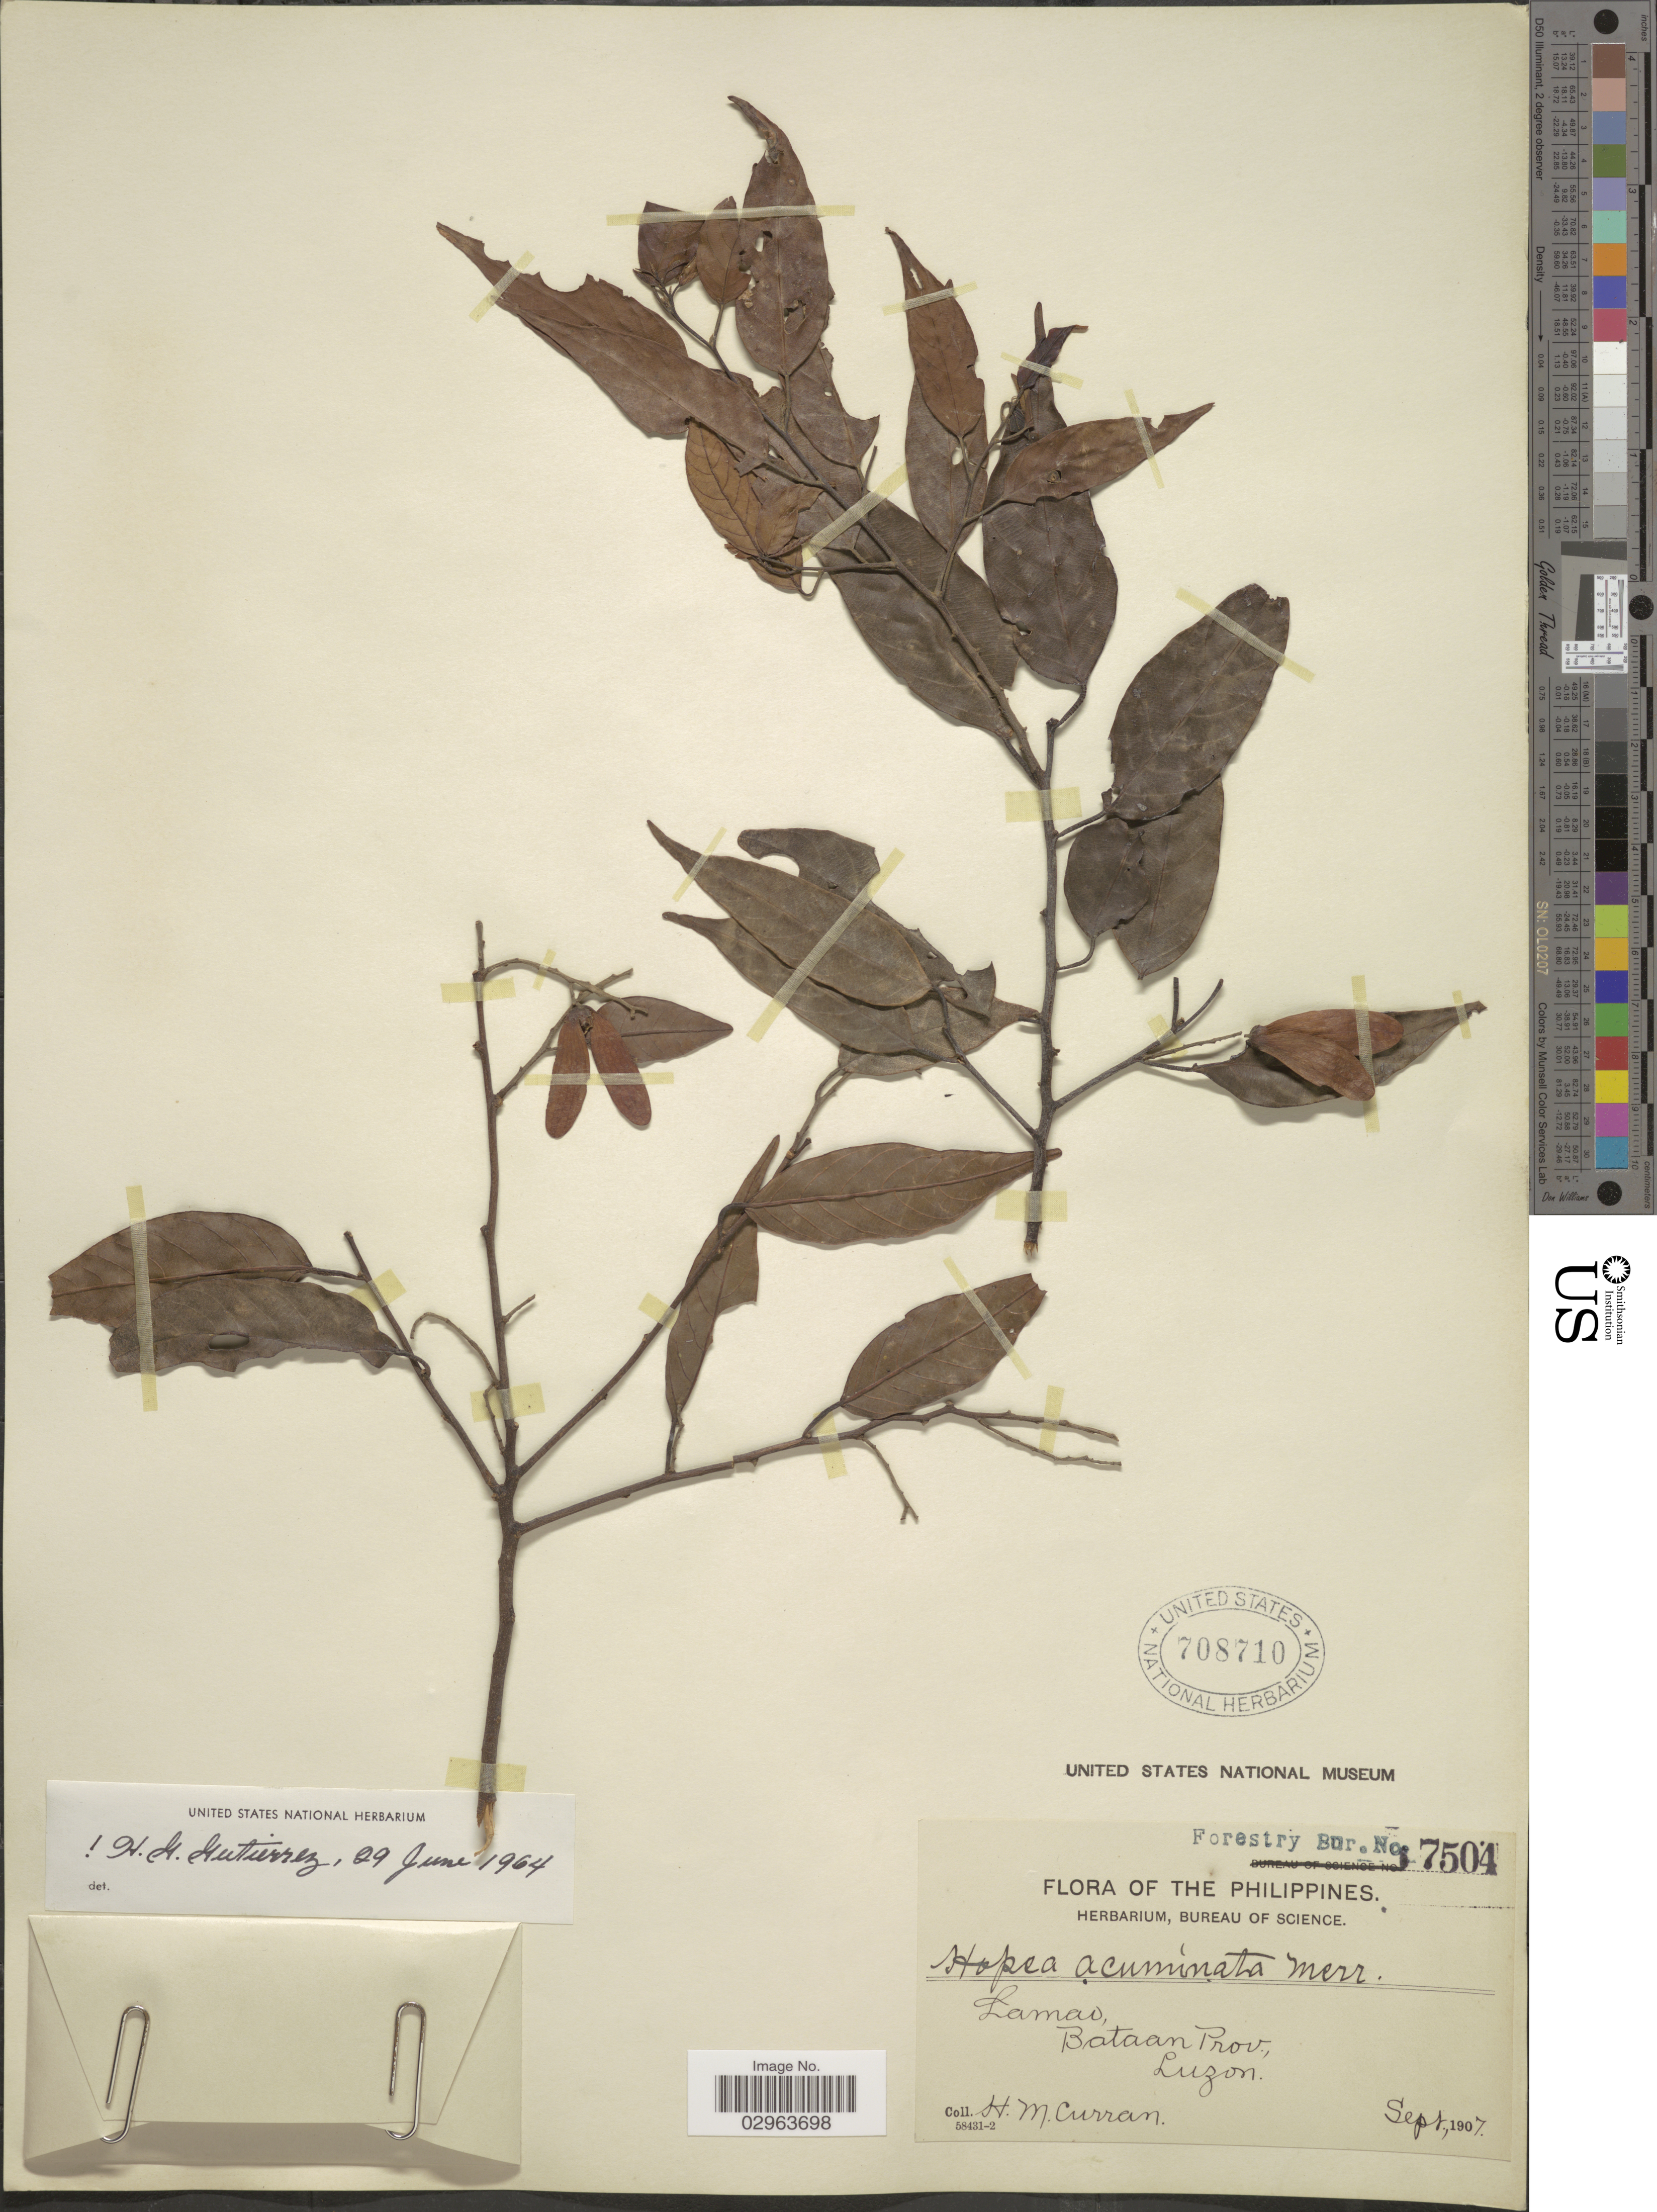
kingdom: Plantae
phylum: Tracheophyta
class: Magnoliopsida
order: Malvales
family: Dipterocarpaceae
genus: Hopea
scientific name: Hopea acuminata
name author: Merr.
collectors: H. M. Curran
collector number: Forestry Bureau 7504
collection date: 1907-09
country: Philippines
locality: Lamao, Bataan Prov., Luzon.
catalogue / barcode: US 708710